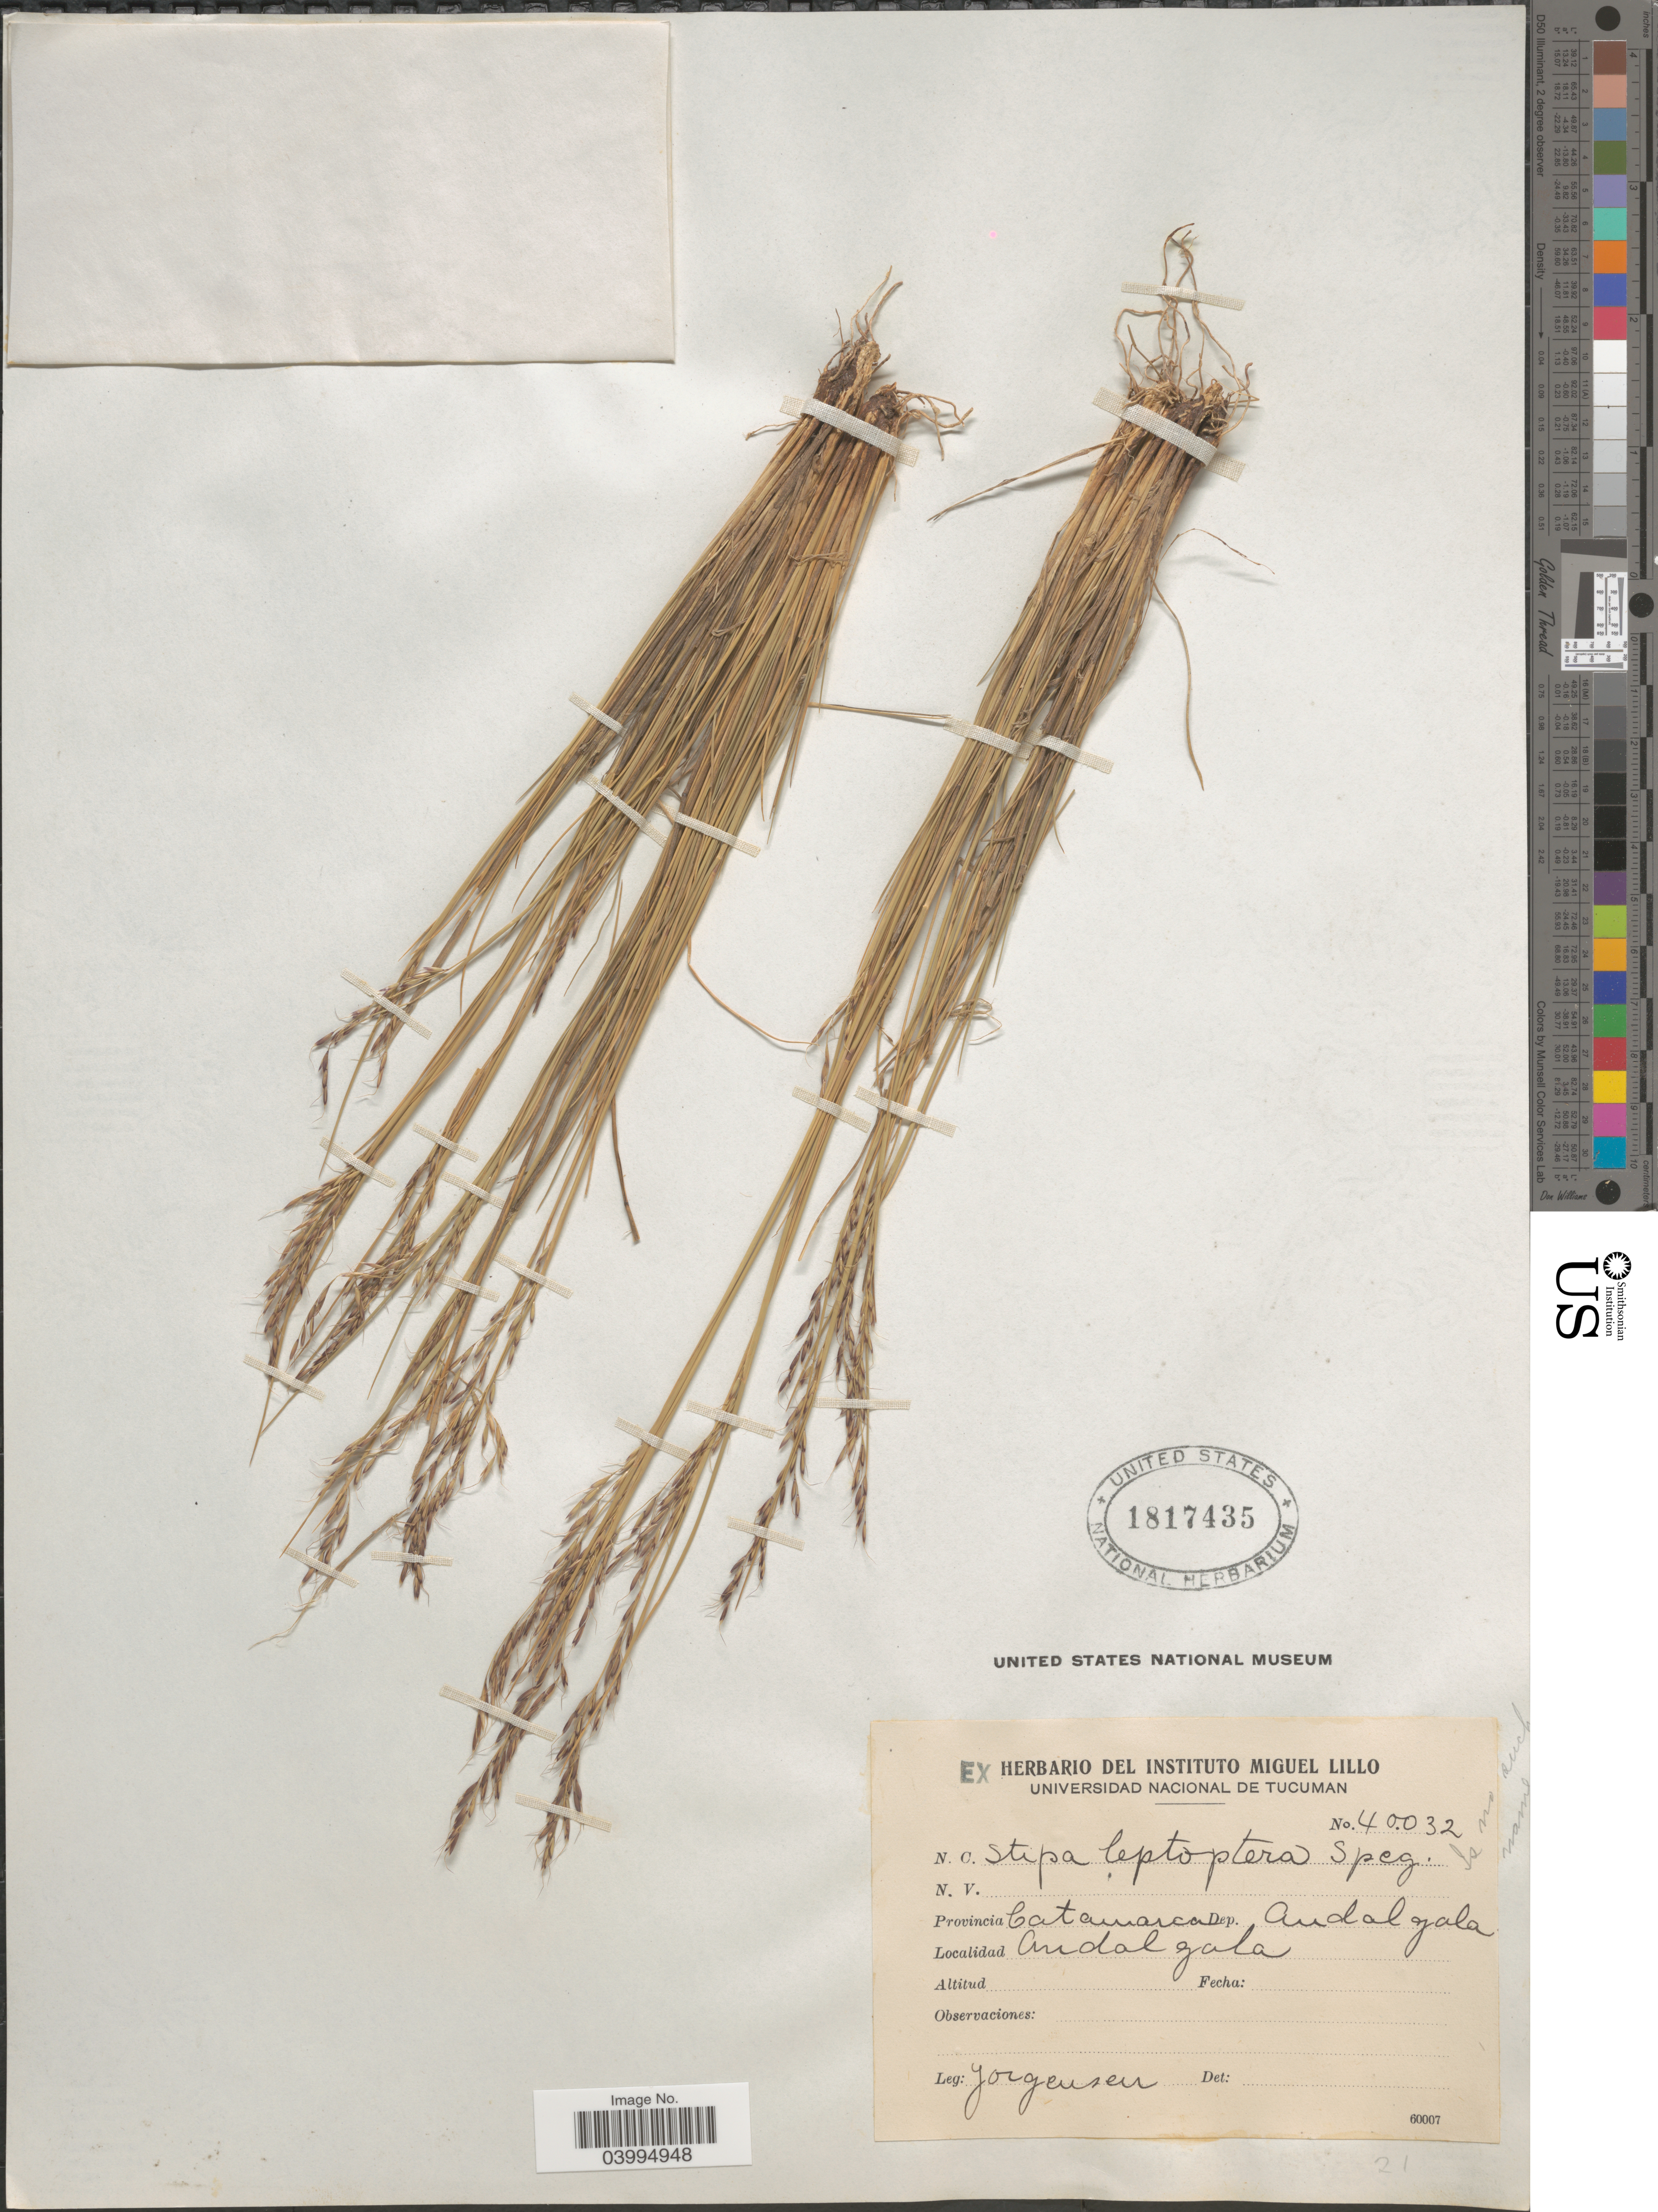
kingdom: Plantae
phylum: Tracheophyta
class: Liliopsida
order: Poales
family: Poaceae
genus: Stipa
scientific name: Stipa sp.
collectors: Jorgensen, --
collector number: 40032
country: Argentina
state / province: Catamarca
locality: Dep. Andalgala. Andalgala.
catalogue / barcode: US 1817435